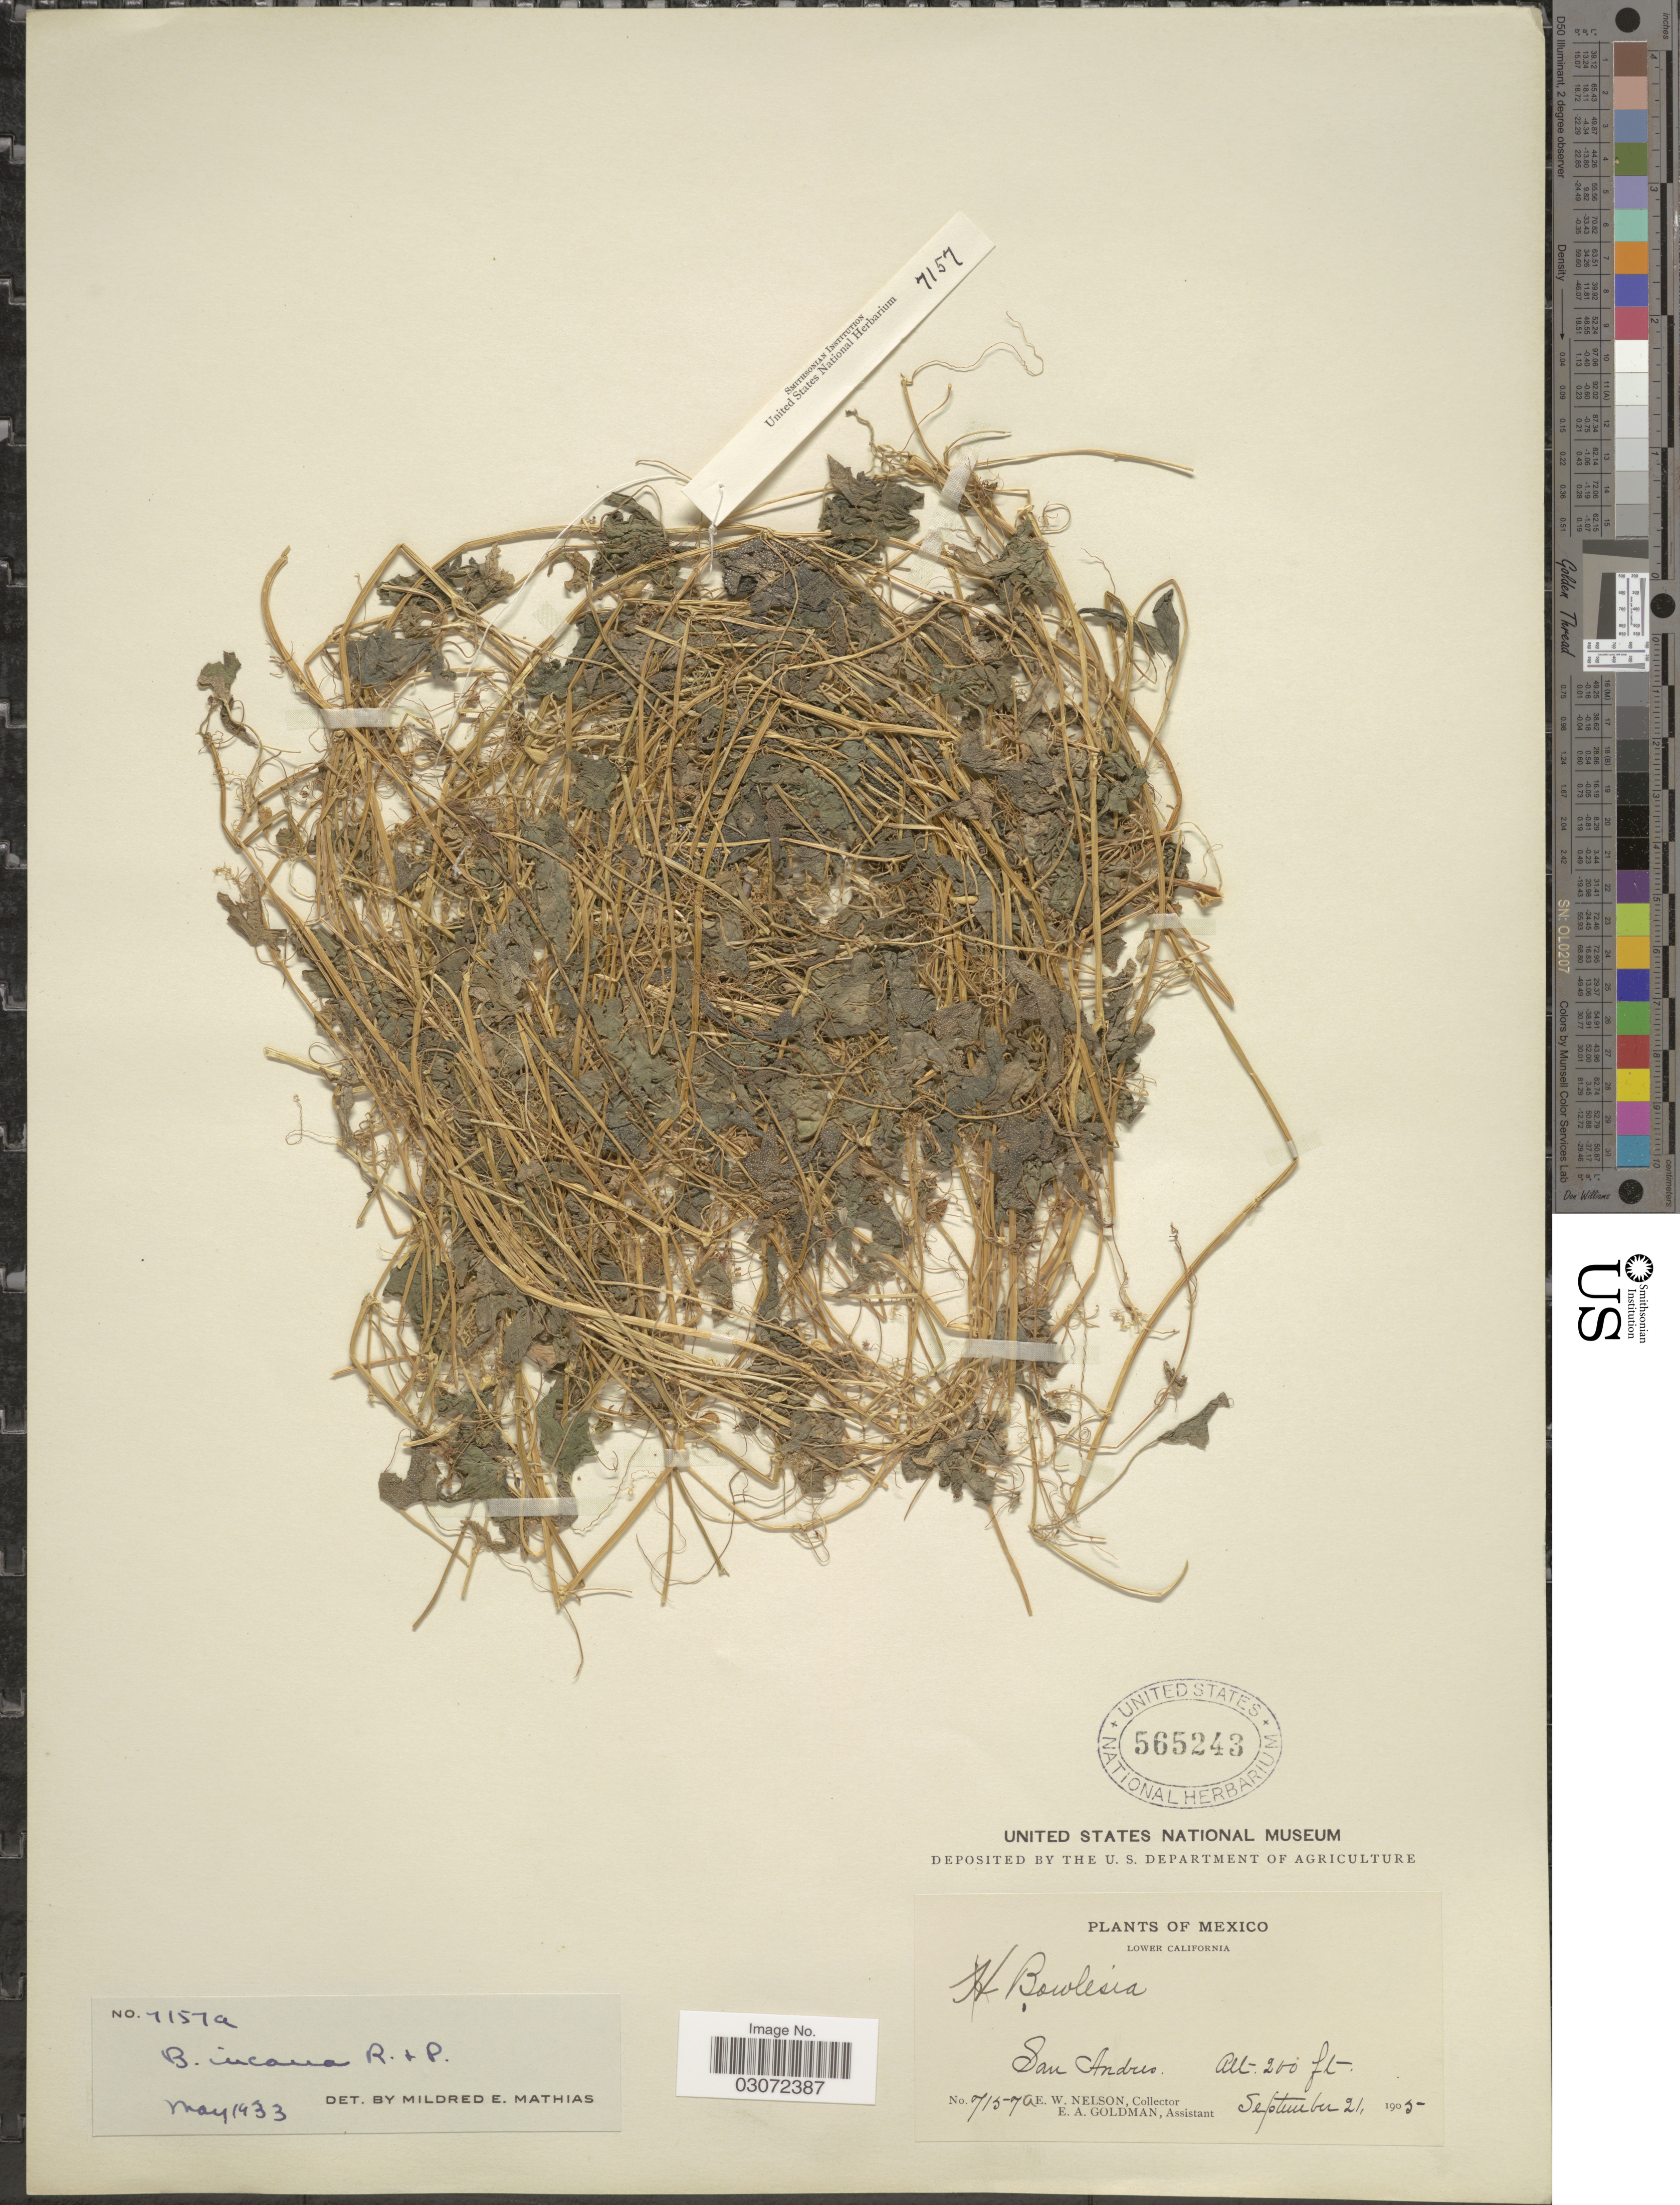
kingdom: Plantae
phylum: Tracheophyta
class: Magnoliopsida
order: Apiales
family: Apiaceae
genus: Bowlesia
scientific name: Bowlesia incana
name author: Ruiz & Pav.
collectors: E. W. Nelson & E. A. Goldman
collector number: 7157a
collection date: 1905-09-21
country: Mexico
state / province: Baja California Norte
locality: Lower California, San Andres.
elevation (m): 61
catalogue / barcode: US 565243